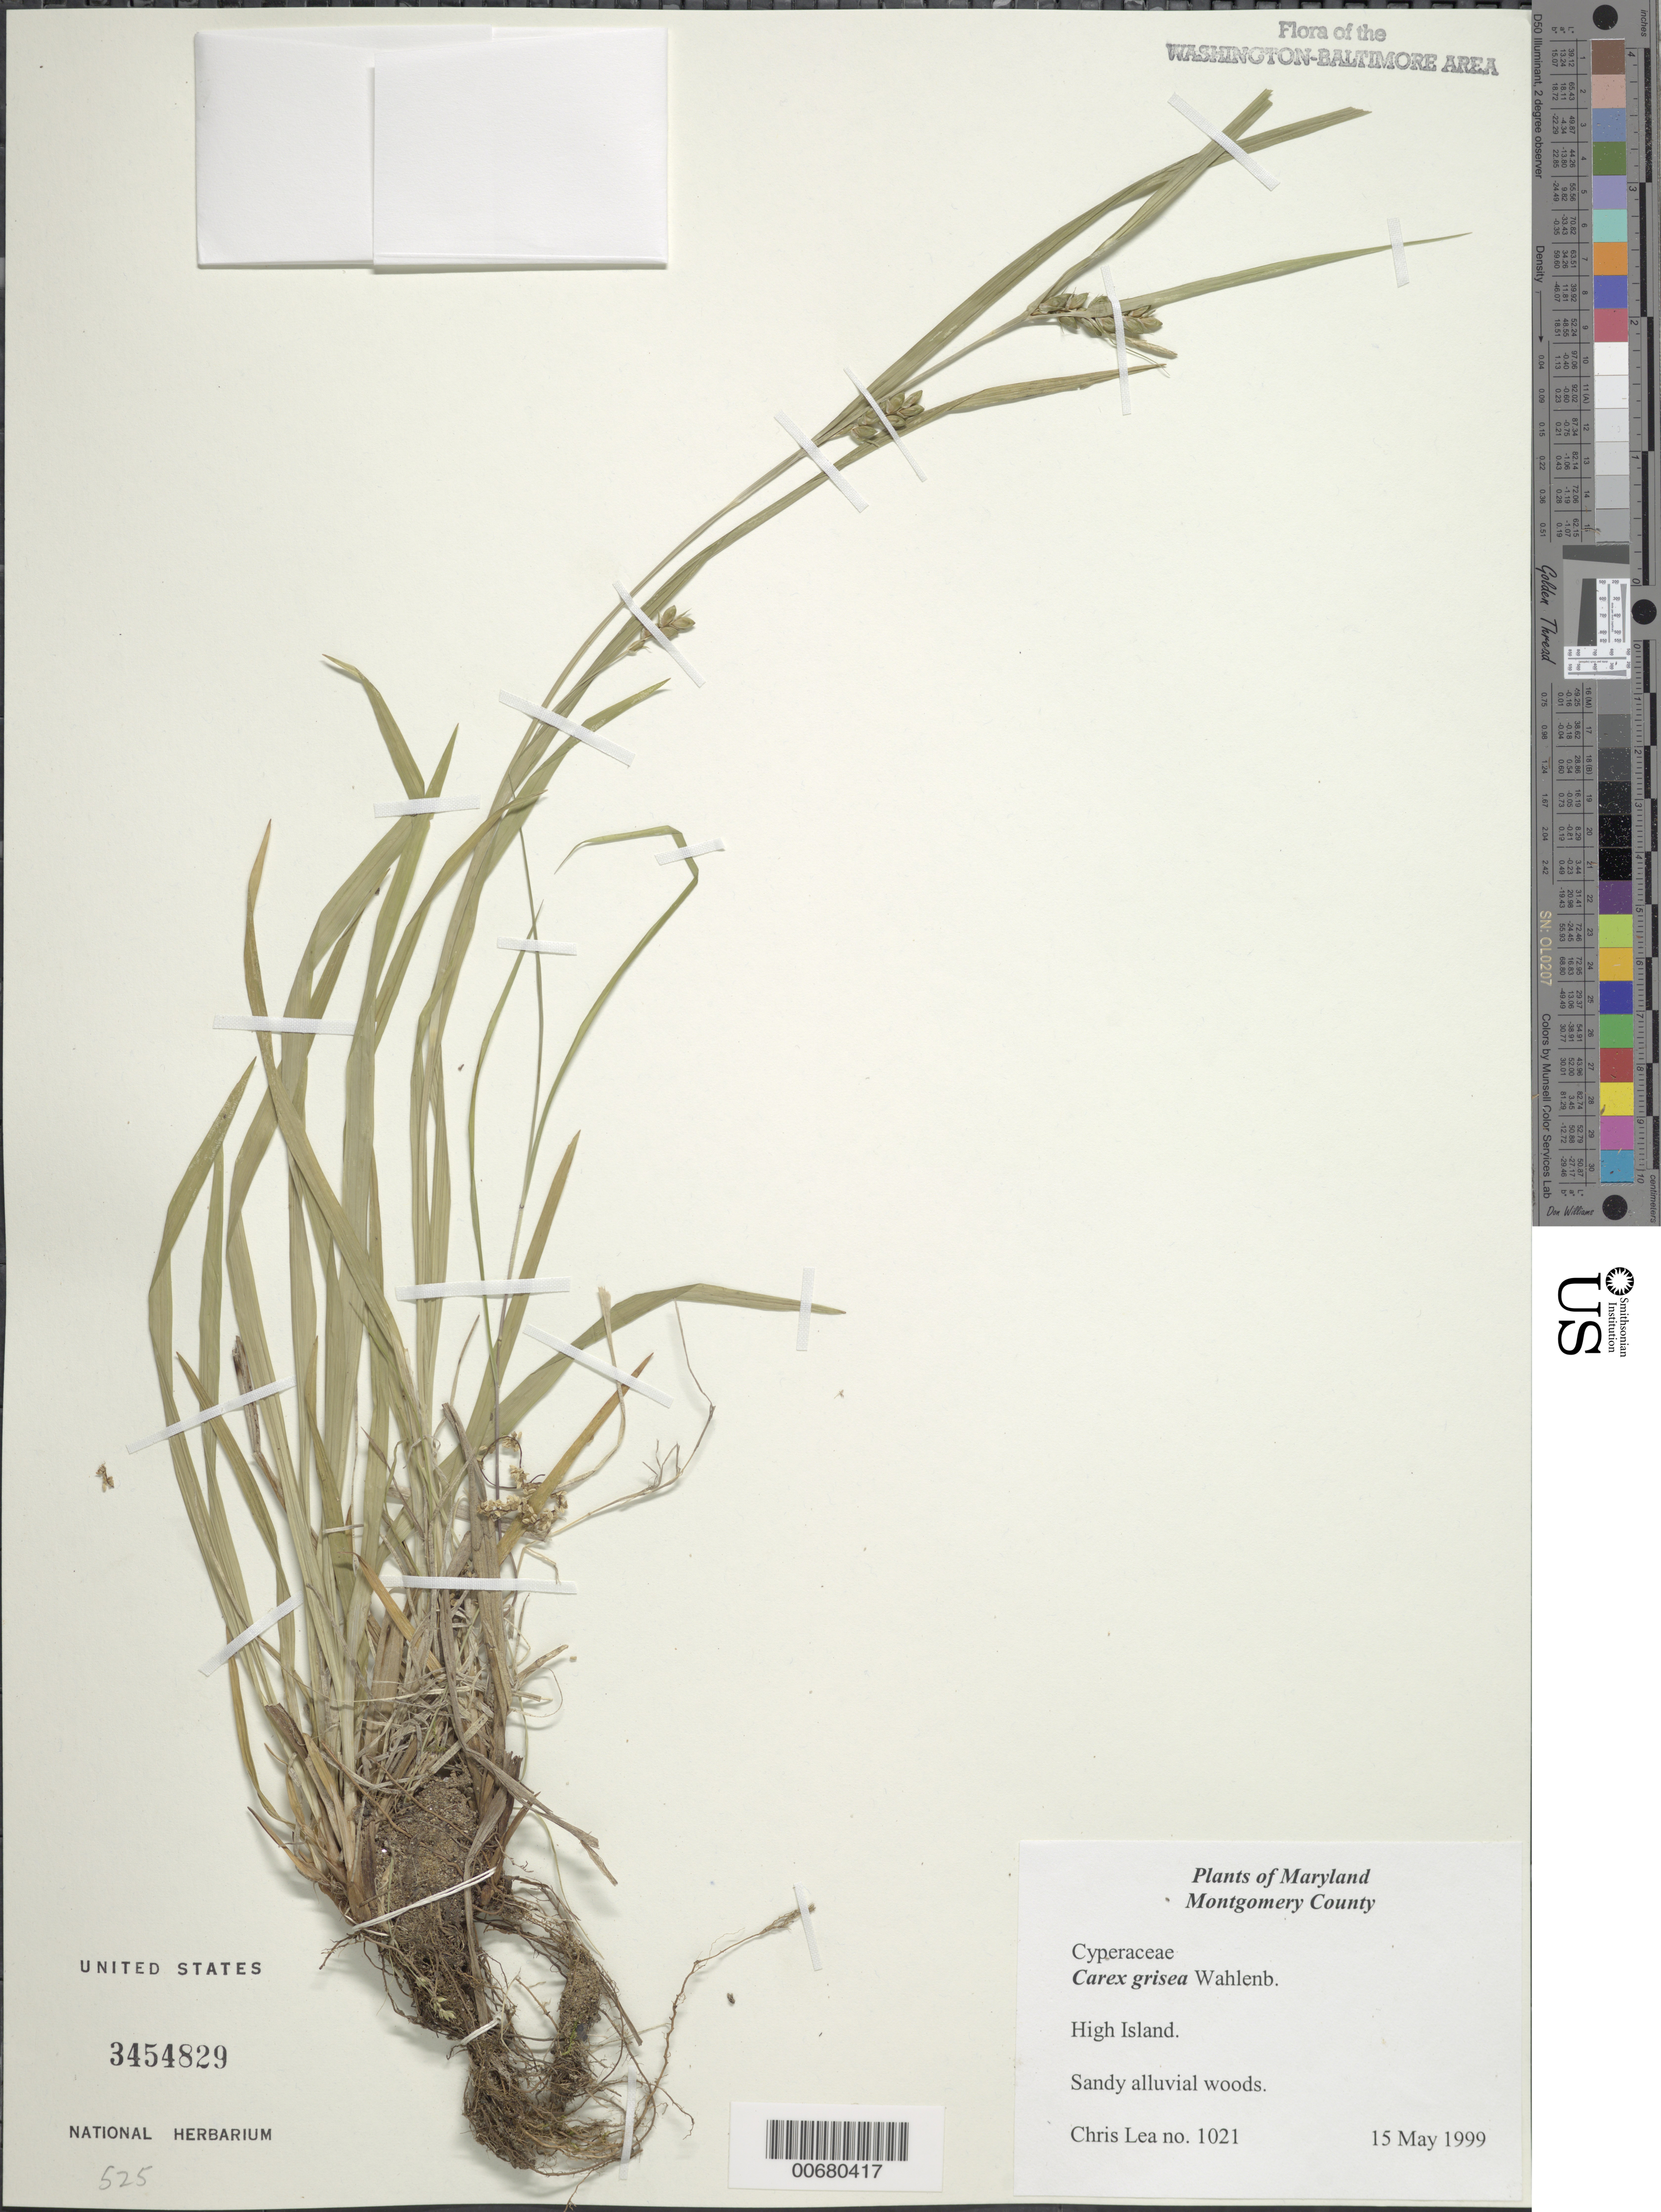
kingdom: Plantae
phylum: Tracheophyta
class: Liliopsida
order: Poales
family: Cyperaceae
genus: Carex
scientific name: Carex grisea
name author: Wahlenb.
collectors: C. Lea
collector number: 1021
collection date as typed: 15 May 1999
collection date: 1999-05-15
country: United States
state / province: District of Columbia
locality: High Island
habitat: Sandy alluvial woods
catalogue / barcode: US 3454829